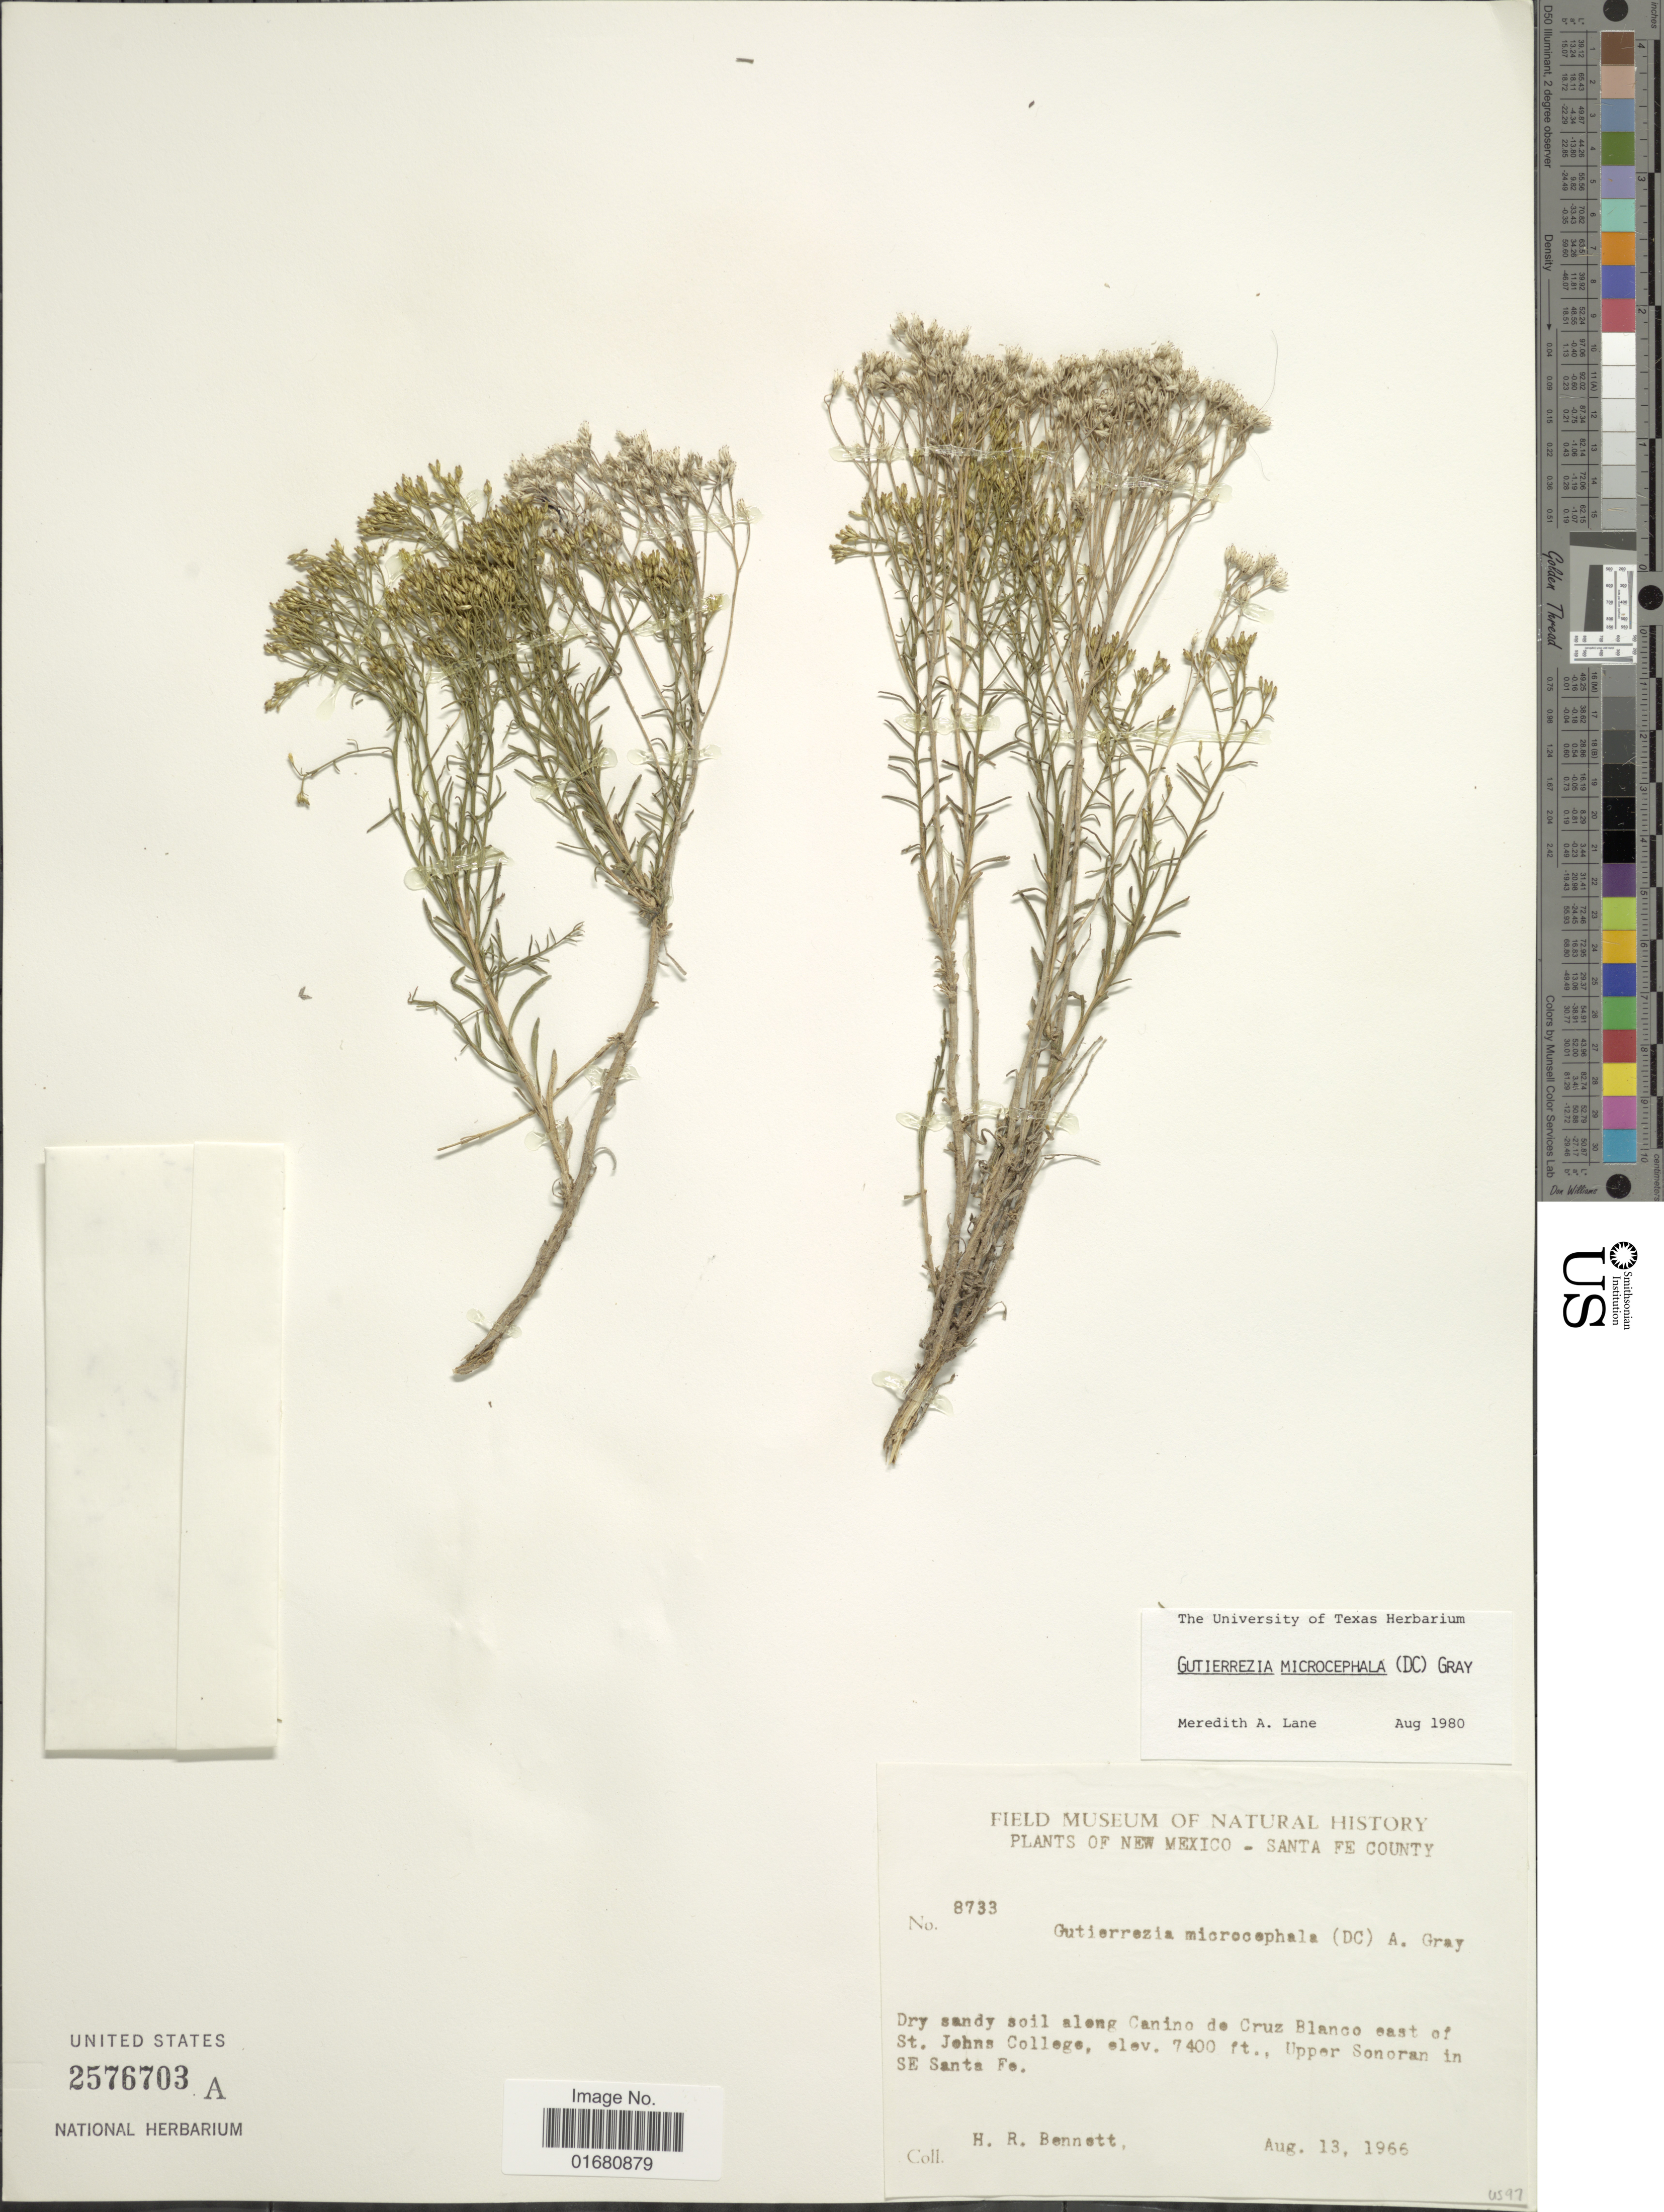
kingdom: Plantae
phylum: Tracheophyta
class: Magnoliopsida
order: Asterales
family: Asteraceae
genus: Gutierrezia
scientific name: Gutierrezia microcephala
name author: (DC.) A. Gray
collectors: H. R. Bennett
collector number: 8733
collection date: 1966-08-13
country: United States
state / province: New Mexico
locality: Santa Fe County, Dry sandy soil along Canino de Cruz Blanco east of St. Johns College, Upper Sonoran in SE Santa Fe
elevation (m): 2256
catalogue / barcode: US 2576703A